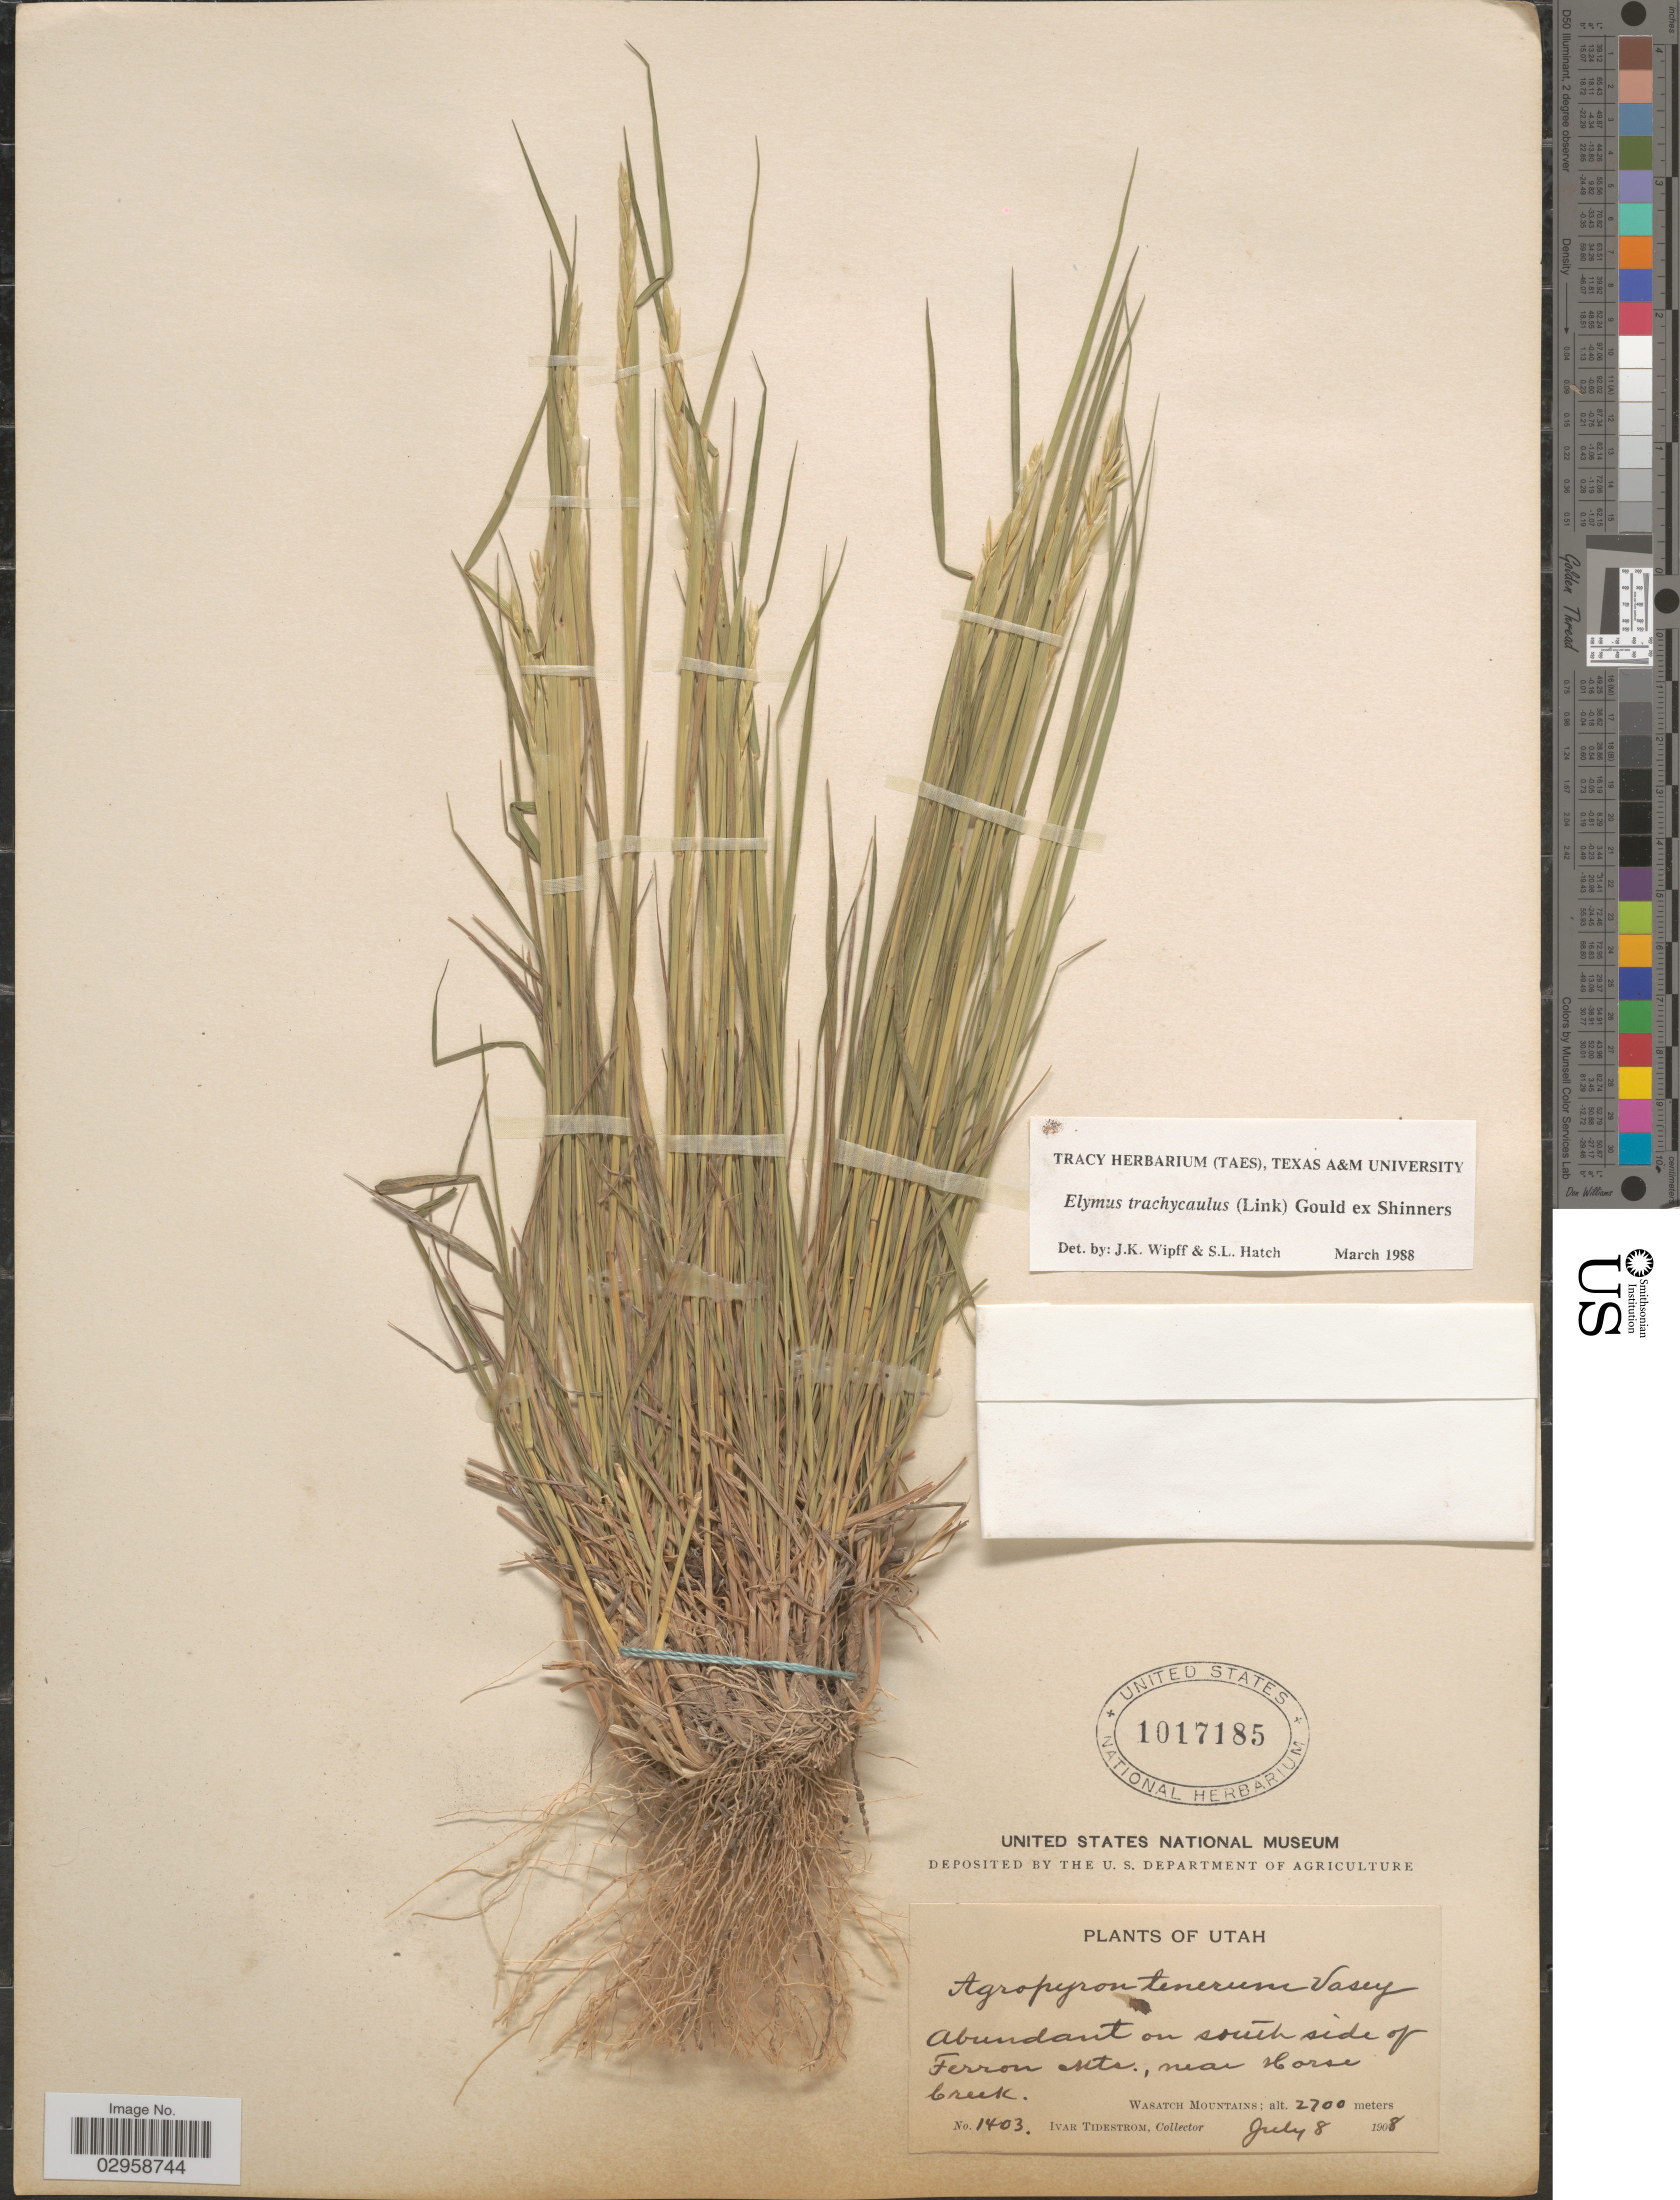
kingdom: Plantae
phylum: Tracheophyta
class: Liliopsida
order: Poales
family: Poaceae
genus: Elymus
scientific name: Elymus trachycaulus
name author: (Link) Gould ex Shinners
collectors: I. F. Tidestrom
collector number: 1403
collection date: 1908-07-08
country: United States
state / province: Utah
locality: On south side of Ferron Mts., near Horse Creek. Wasatch Mountains.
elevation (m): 2700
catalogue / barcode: US 1017185